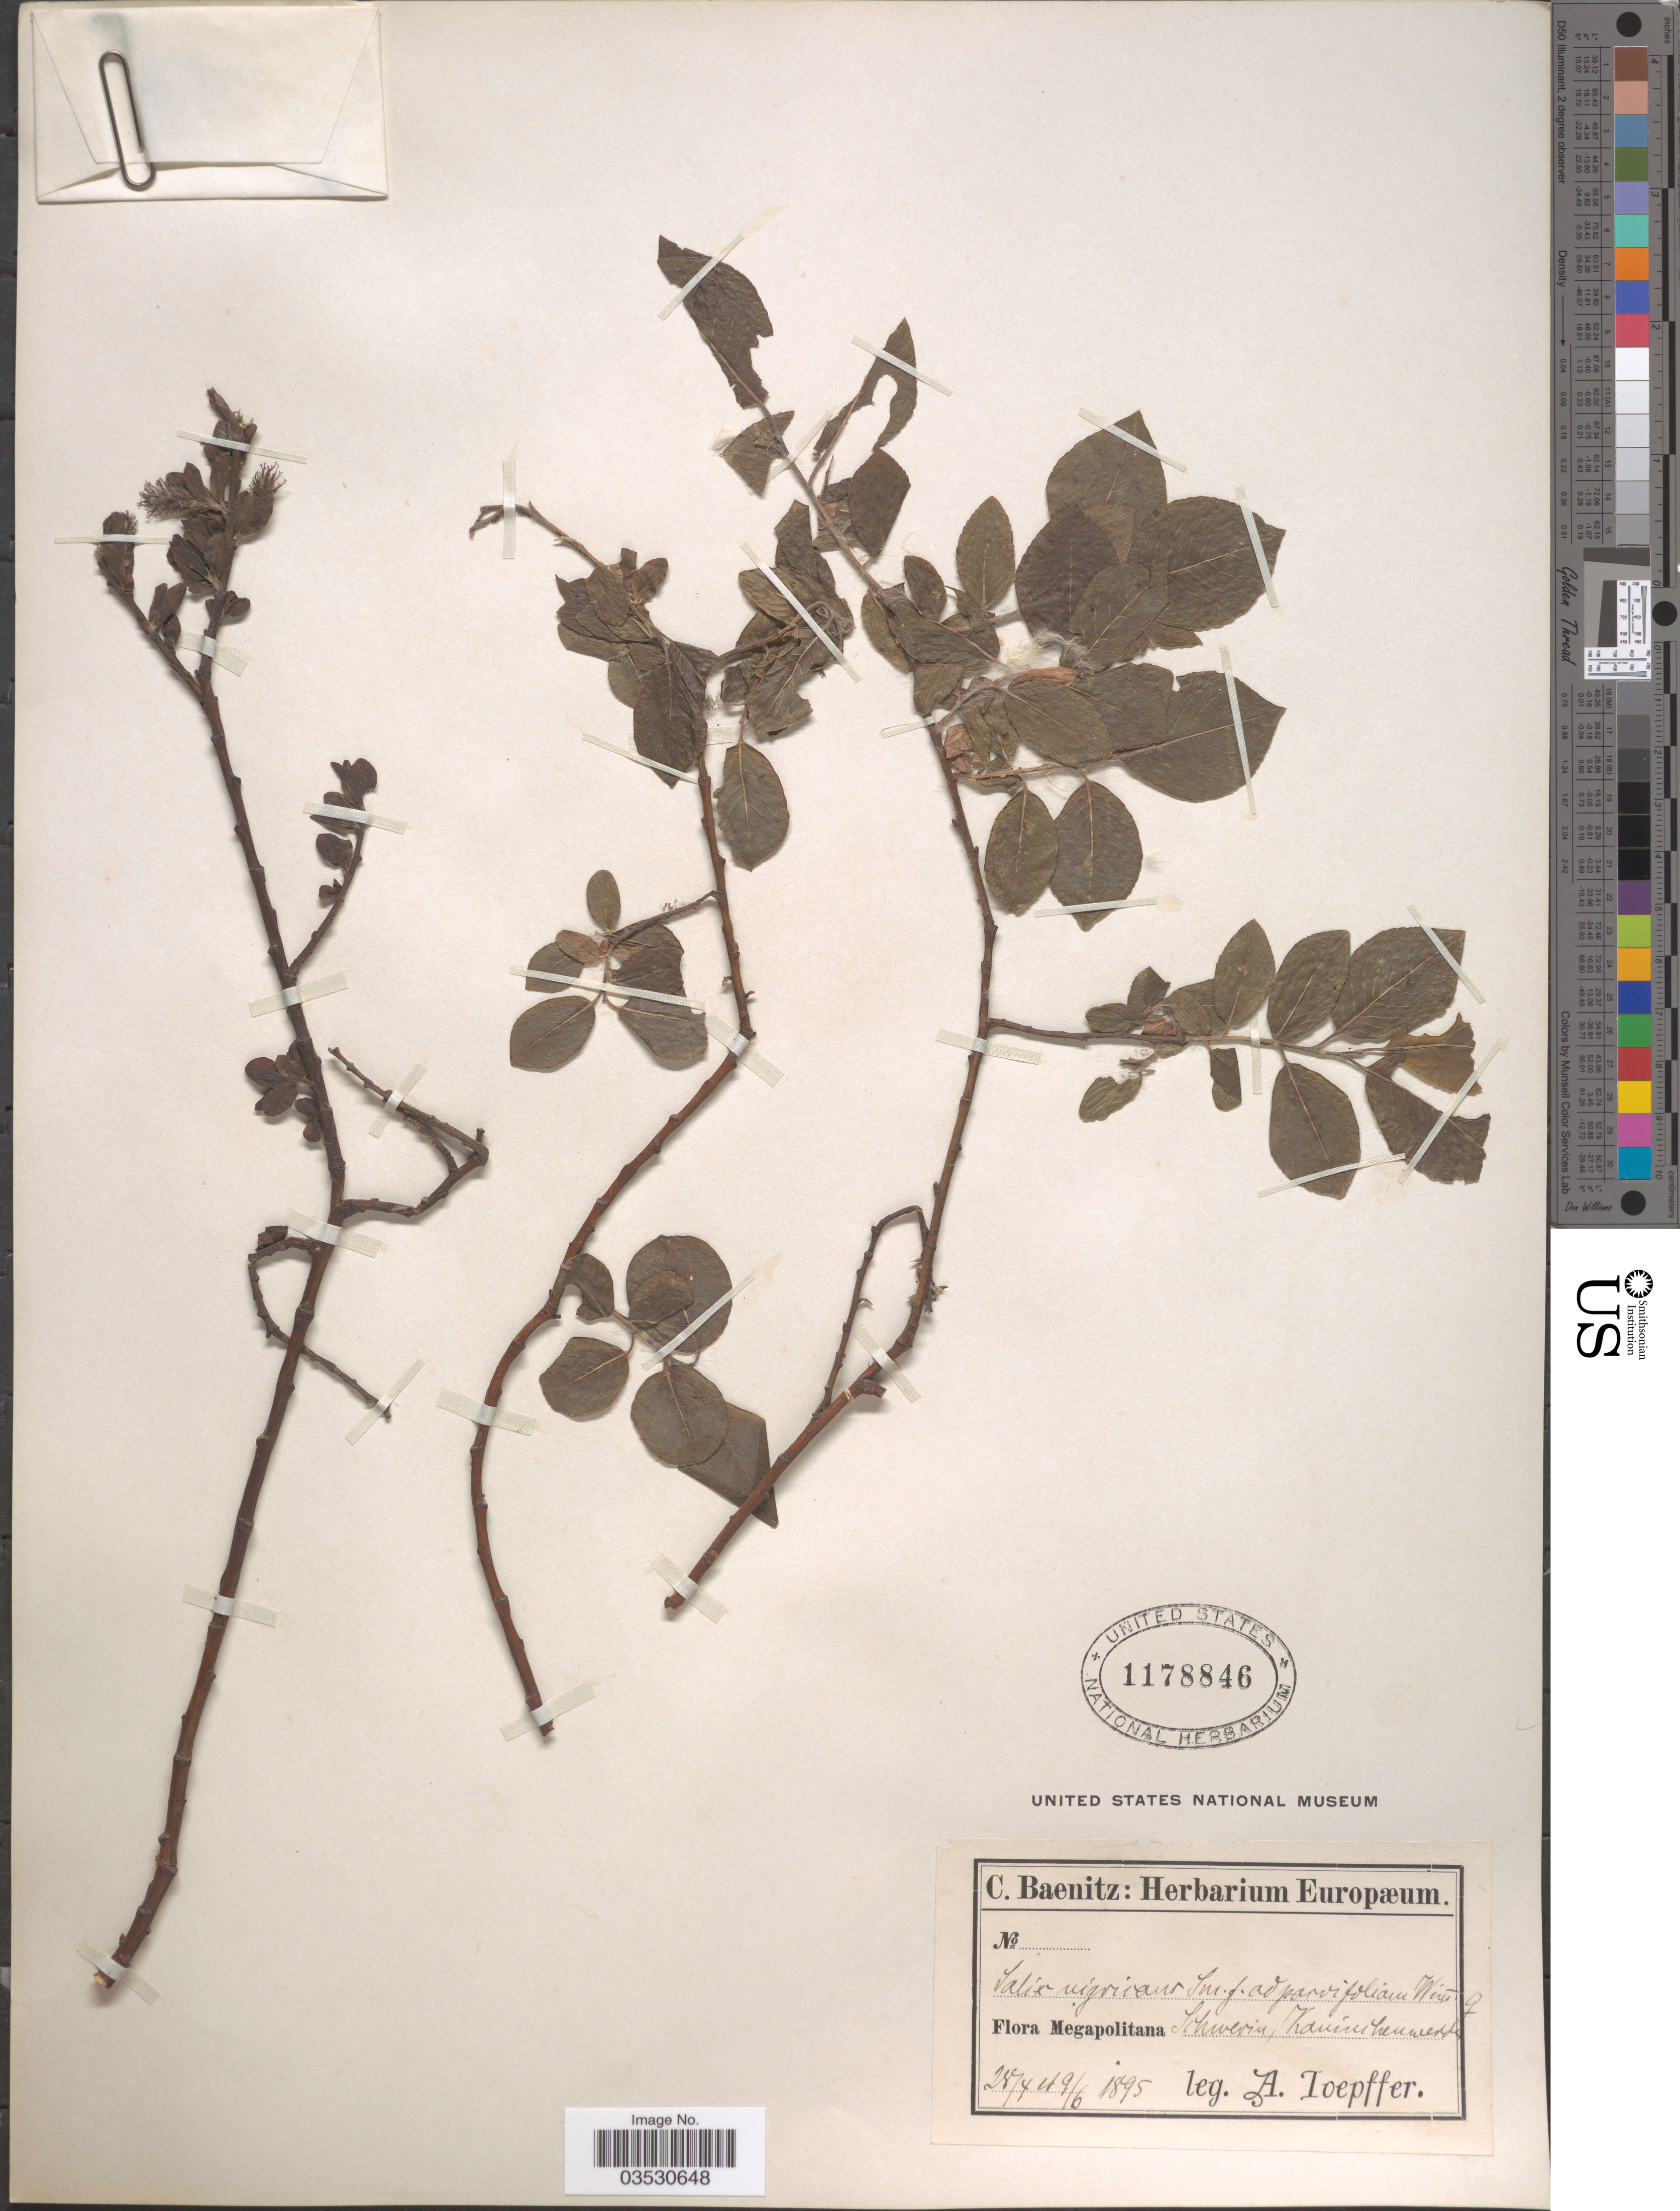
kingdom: Plantae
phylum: Tracheophyta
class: Magnoliopsida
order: Malpighiales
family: Salicaceae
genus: Salix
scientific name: Salix myrsinifolia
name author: Salisb.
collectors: A. Toepffer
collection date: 1895-04-28/1895-06-09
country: Germany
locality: Megapolitana Schwerin, Kaninchenwerder.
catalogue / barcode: US 1178846